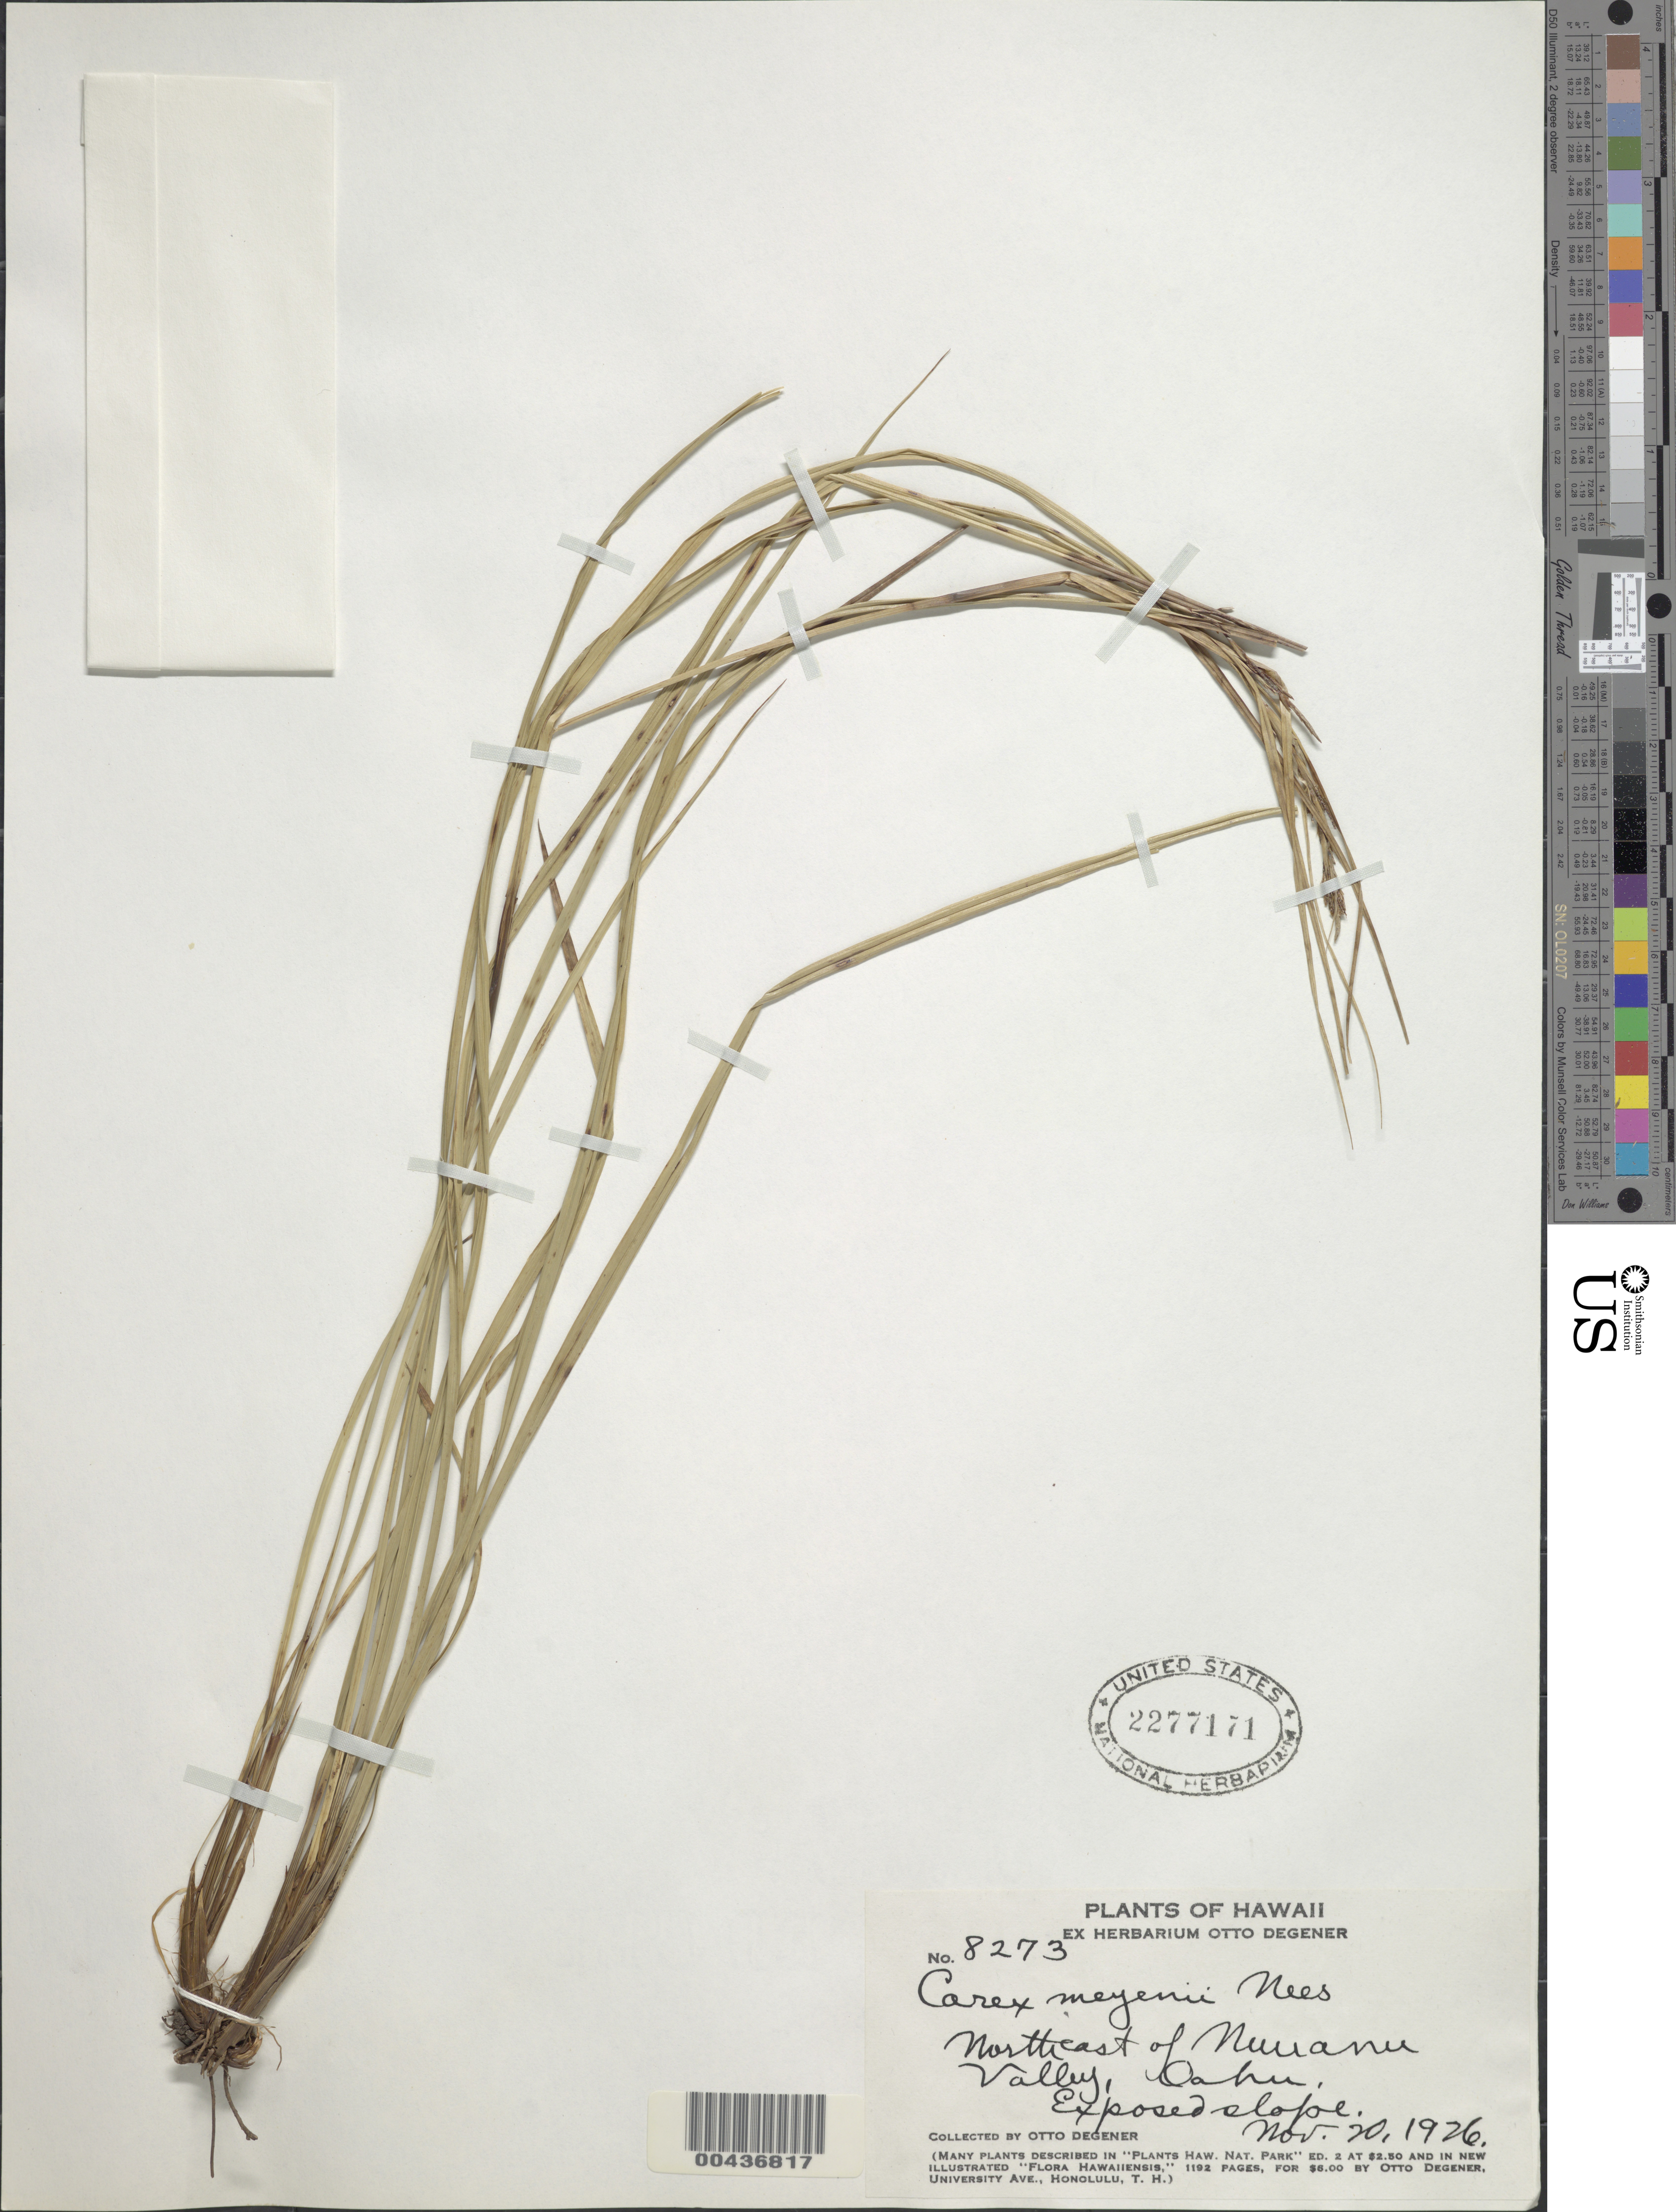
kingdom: Plantae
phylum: Tracheophyta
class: Liliopsida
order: Poales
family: Cyperaceae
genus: Carex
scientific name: Carex meyenii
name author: Nees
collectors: O. Degener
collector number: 8273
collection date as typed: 20 Nov 1926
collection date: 1926-11-20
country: United States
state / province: Hawaii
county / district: Honolulu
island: Oahu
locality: Northeast of Nuuanu Valley, Oahu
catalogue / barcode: US 2277171